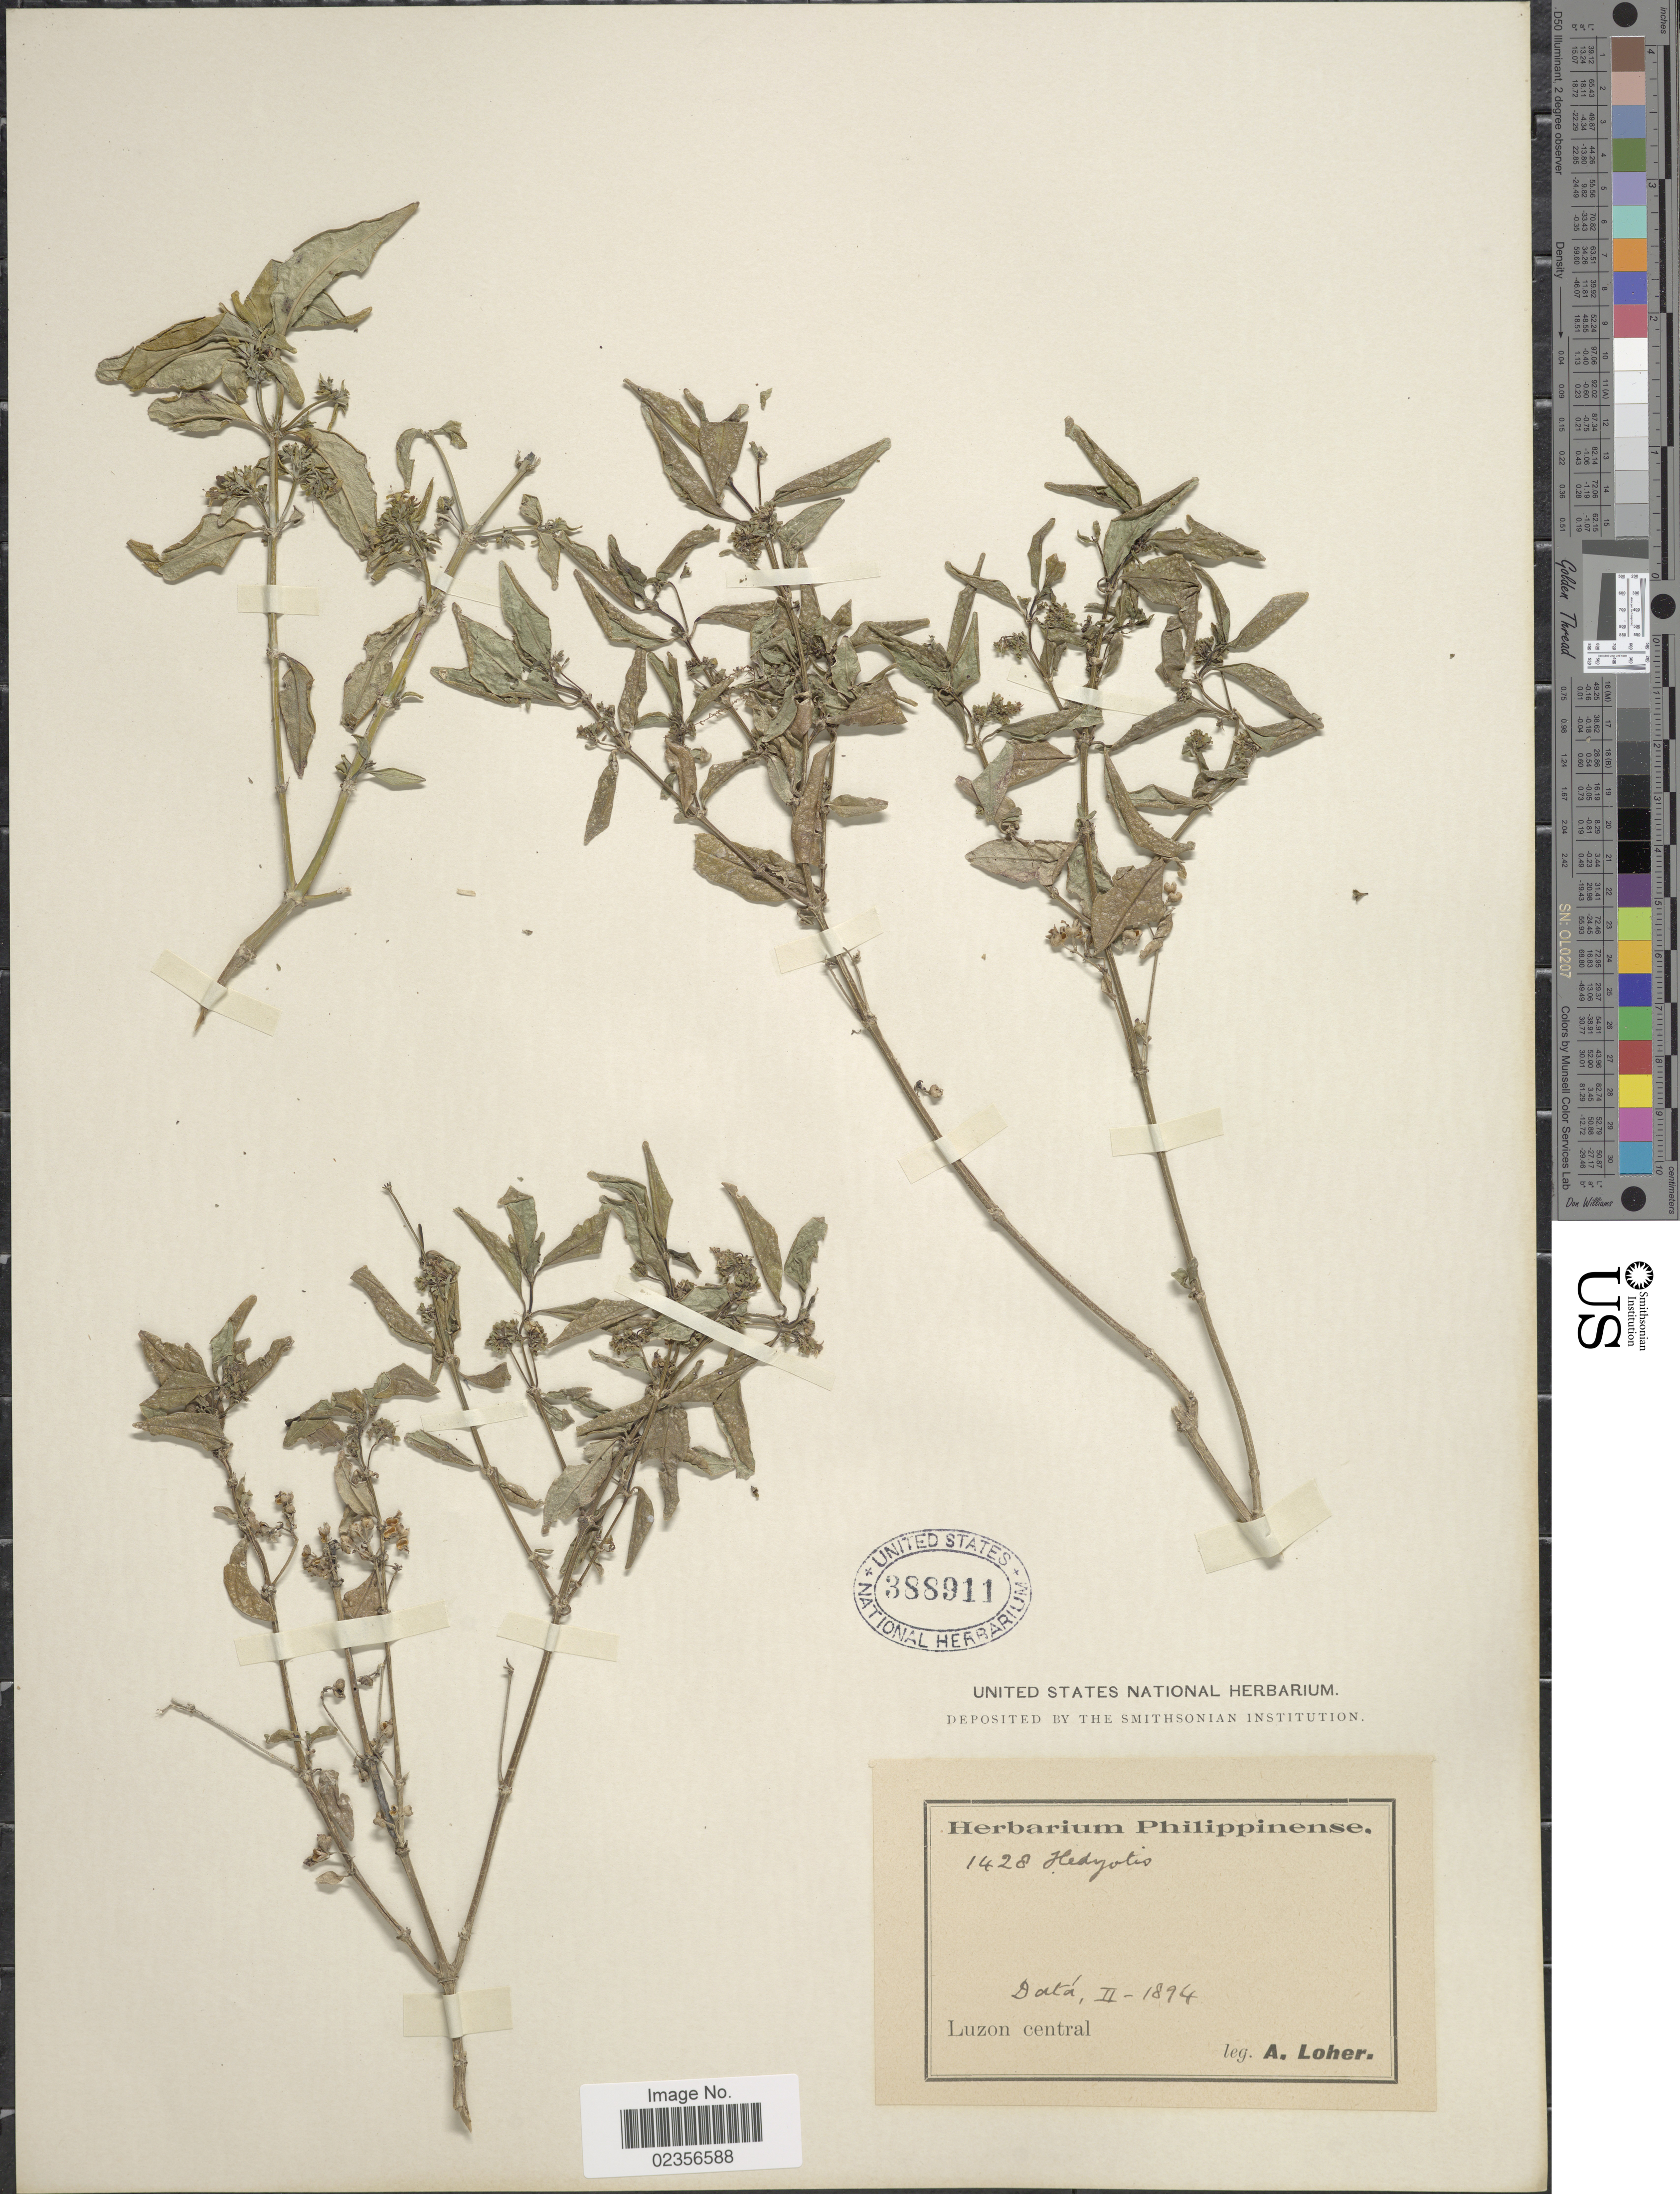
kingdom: Plantae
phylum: Tracheophyta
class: Magnoliopsida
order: Gentianales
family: Rubiaceae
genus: Hedyotis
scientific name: Hedyotis benguetensis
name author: Elmer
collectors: A. Loher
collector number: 1428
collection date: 1894-02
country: Philippines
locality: Data, Luzon central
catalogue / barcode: US 388911